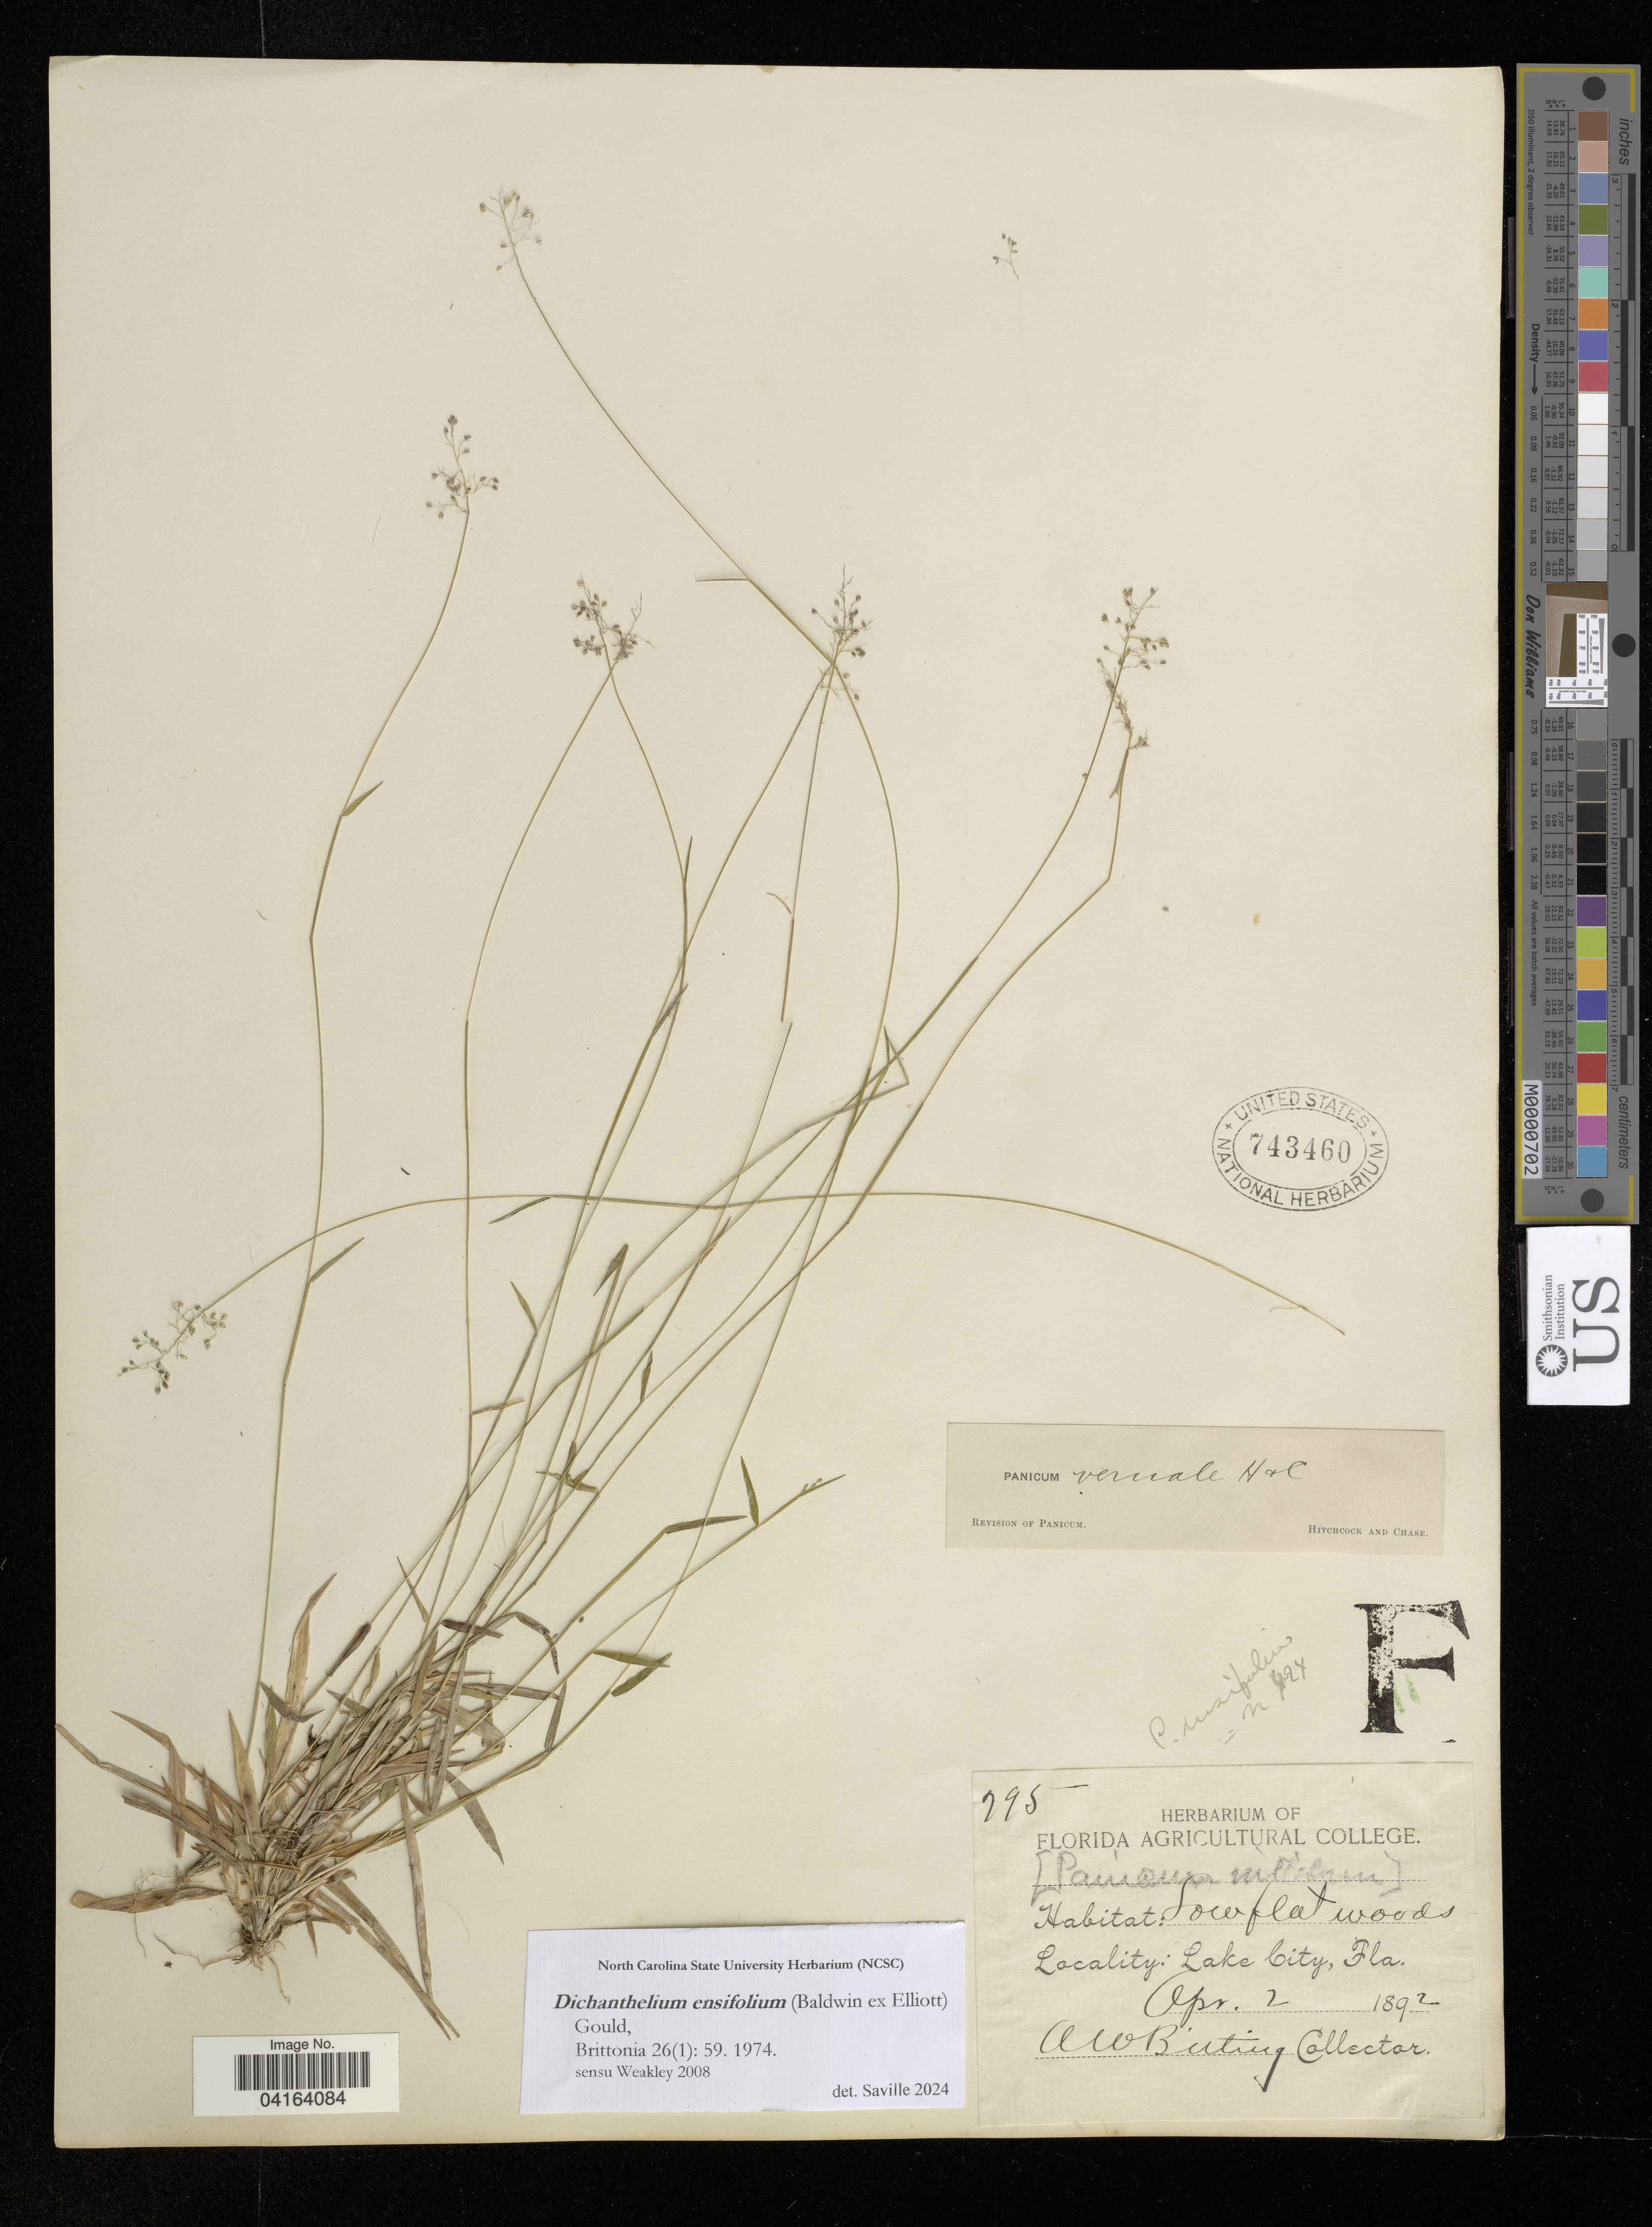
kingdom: Plantae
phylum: Tracheophyta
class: Liliopsida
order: Poales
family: Poaceae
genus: Dichanthelium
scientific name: Dichanthelium ensifolium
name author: (Baldwin ex Elliot) Gould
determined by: Saville, A. C., (NCSC), North Carolina State University (UNITED STATES)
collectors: A. Buting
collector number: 295*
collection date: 1892-04-02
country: United States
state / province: Florida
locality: Lake City.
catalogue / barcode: US 743460